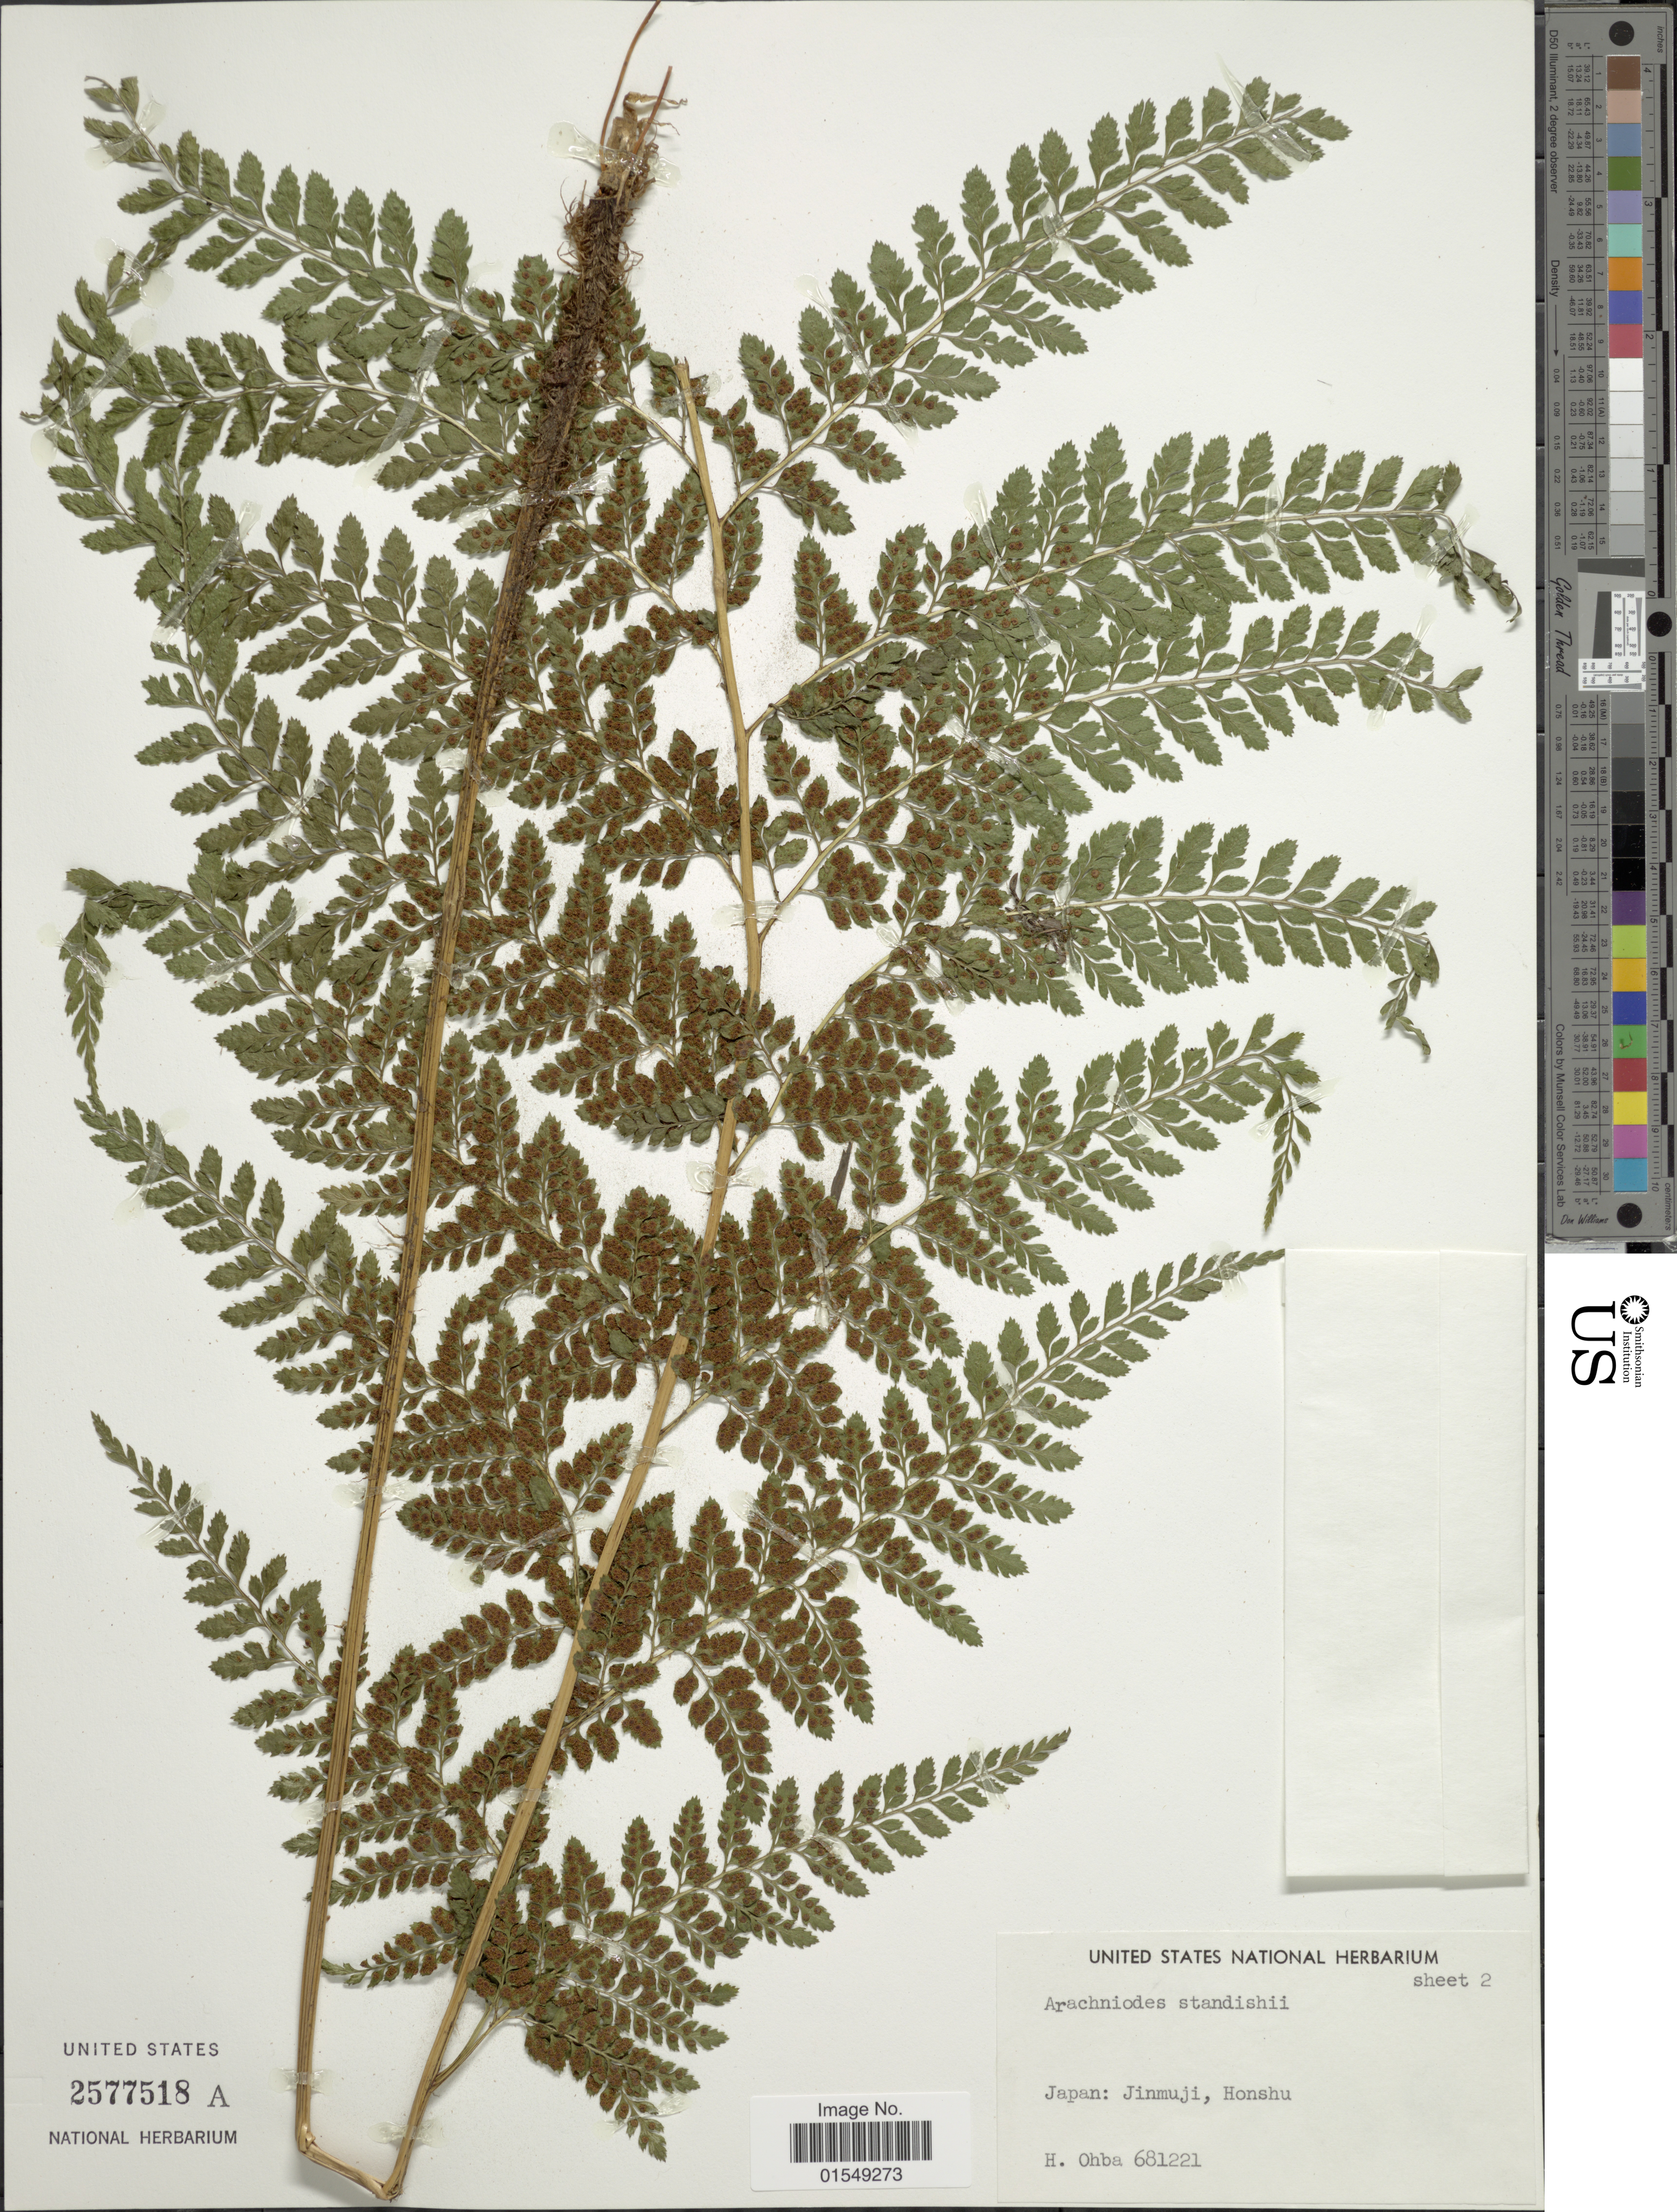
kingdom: Plantae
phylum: Tracheophyta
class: Polypodiopsida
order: Polypodiales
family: Dryopteridaceae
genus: Arachniodes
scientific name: Arachniodes standishii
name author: (T. Moore) Ohwi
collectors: H. Ohba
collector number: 681221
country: Japan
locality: Japan: Jinmuji, Honshu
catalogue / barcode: US 2577518A